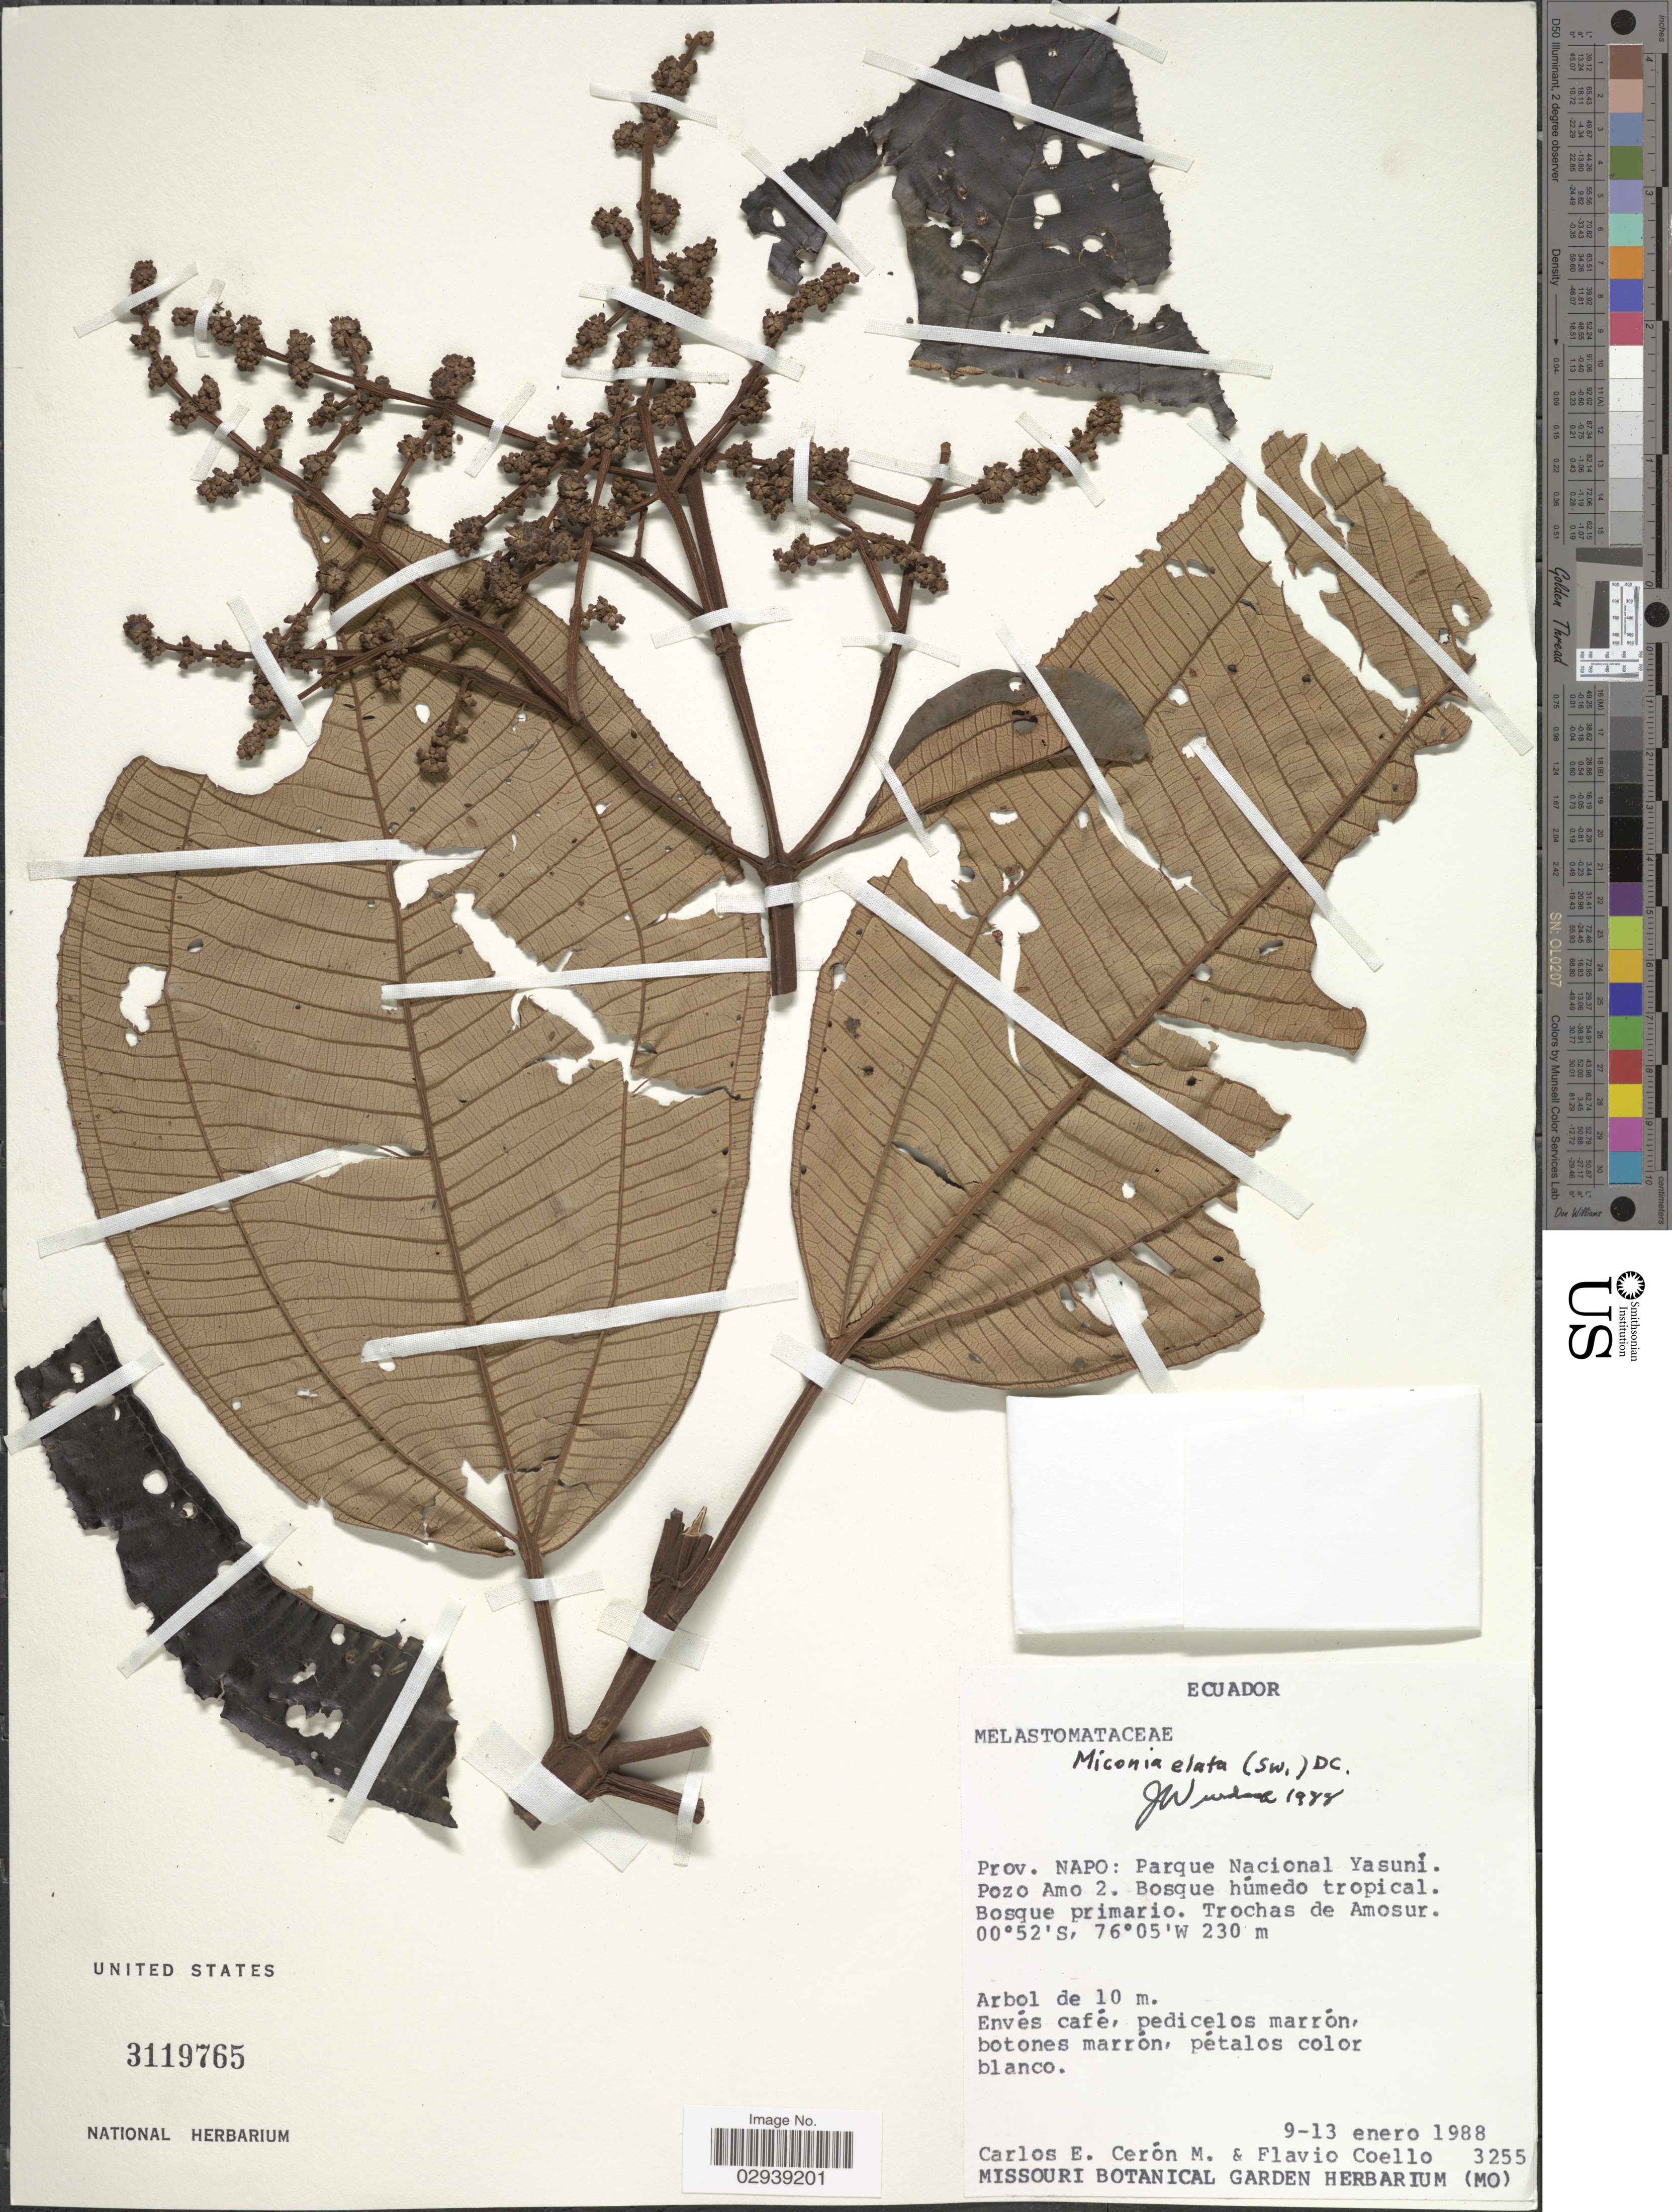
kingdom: Plantae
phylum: Tracheophyta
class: Magnoliopsida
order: Myrtales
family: Melastomataceae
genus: Miconia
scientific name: Miconia elata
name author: (Sw.) DC.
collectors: C. E. Cerón M. & F. Coello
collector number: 3255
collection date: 1988-01-09/1988-01-13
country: Ecuador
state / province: Napo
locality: Parque Nacional Yasuní. Pozo Amo 2. Trochas de Amosur.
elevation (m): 230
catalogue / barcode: US 3119765